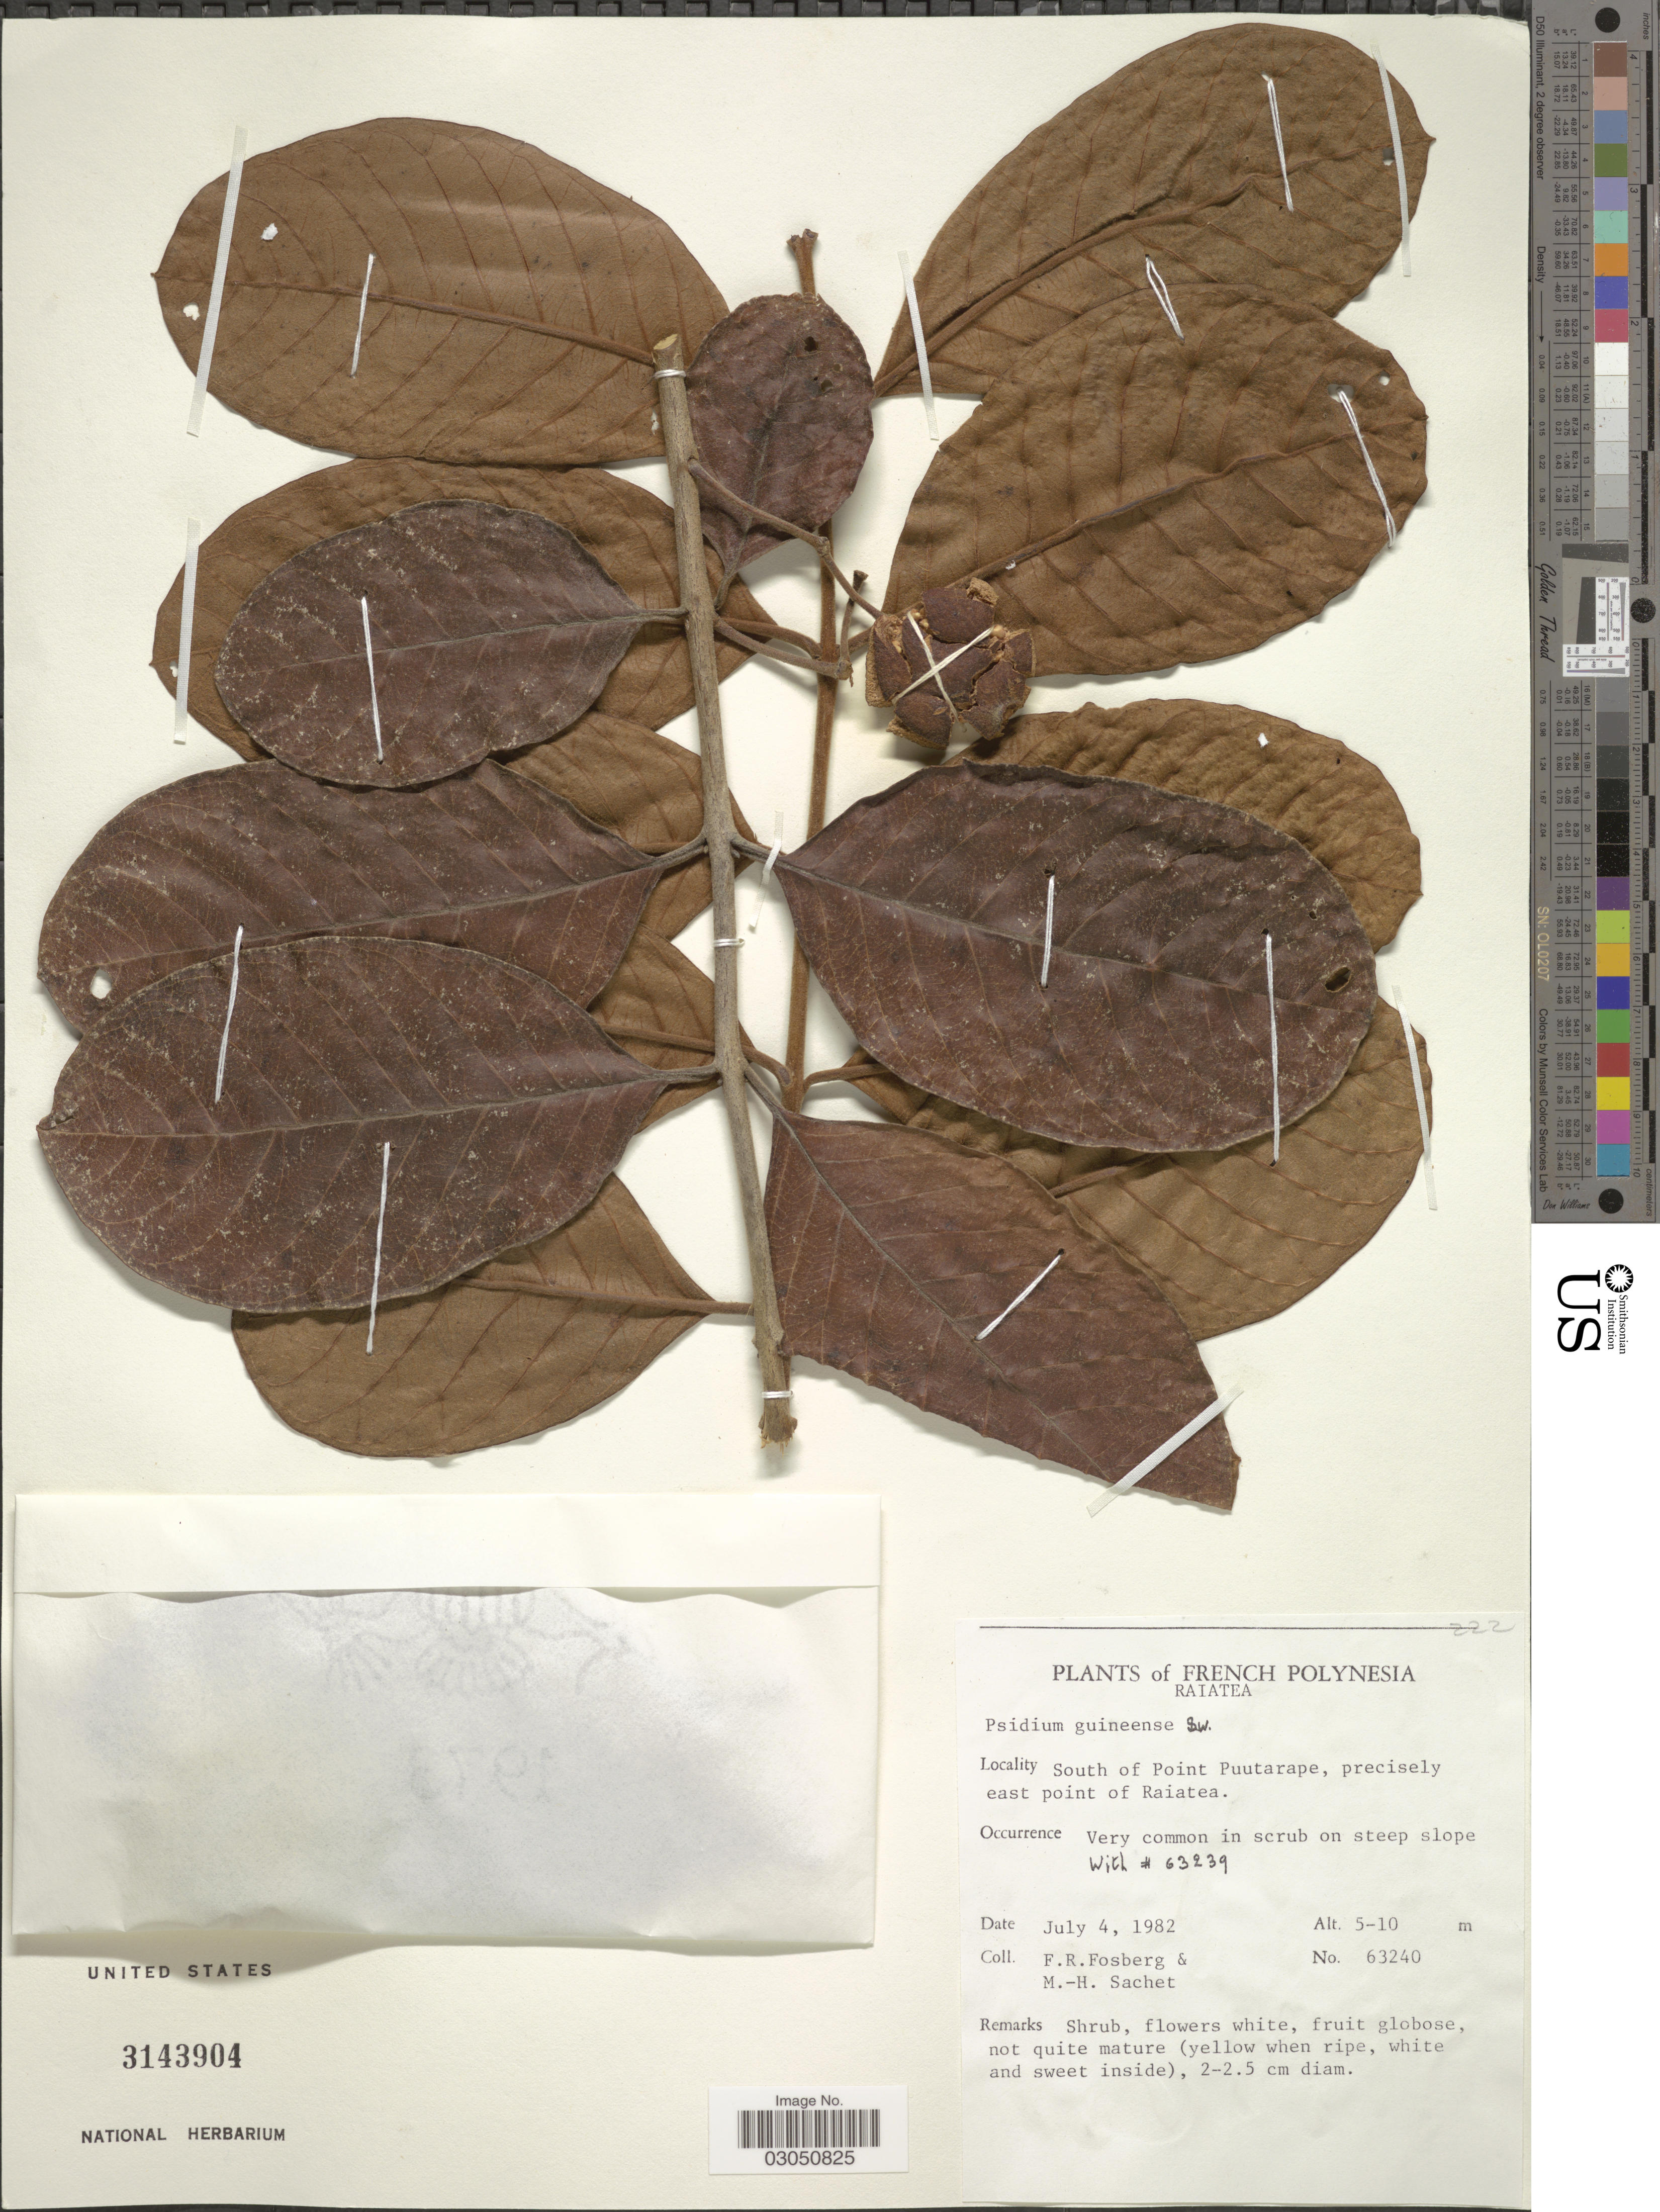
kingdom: Plantae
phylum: Tracheophyta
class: Magnoliopsida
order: Myrtales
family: Myrtaceae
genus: Psidium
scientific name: Psidium guineense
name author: Sw.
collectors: F. R. Fosberg & M.-H. Sachet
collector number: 63240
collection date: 1982-07-04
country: French Polynesia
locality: Raiatea. South of Point Puutarape, precisely east point of Raiatea.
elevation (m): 5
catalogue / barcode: US 3143904